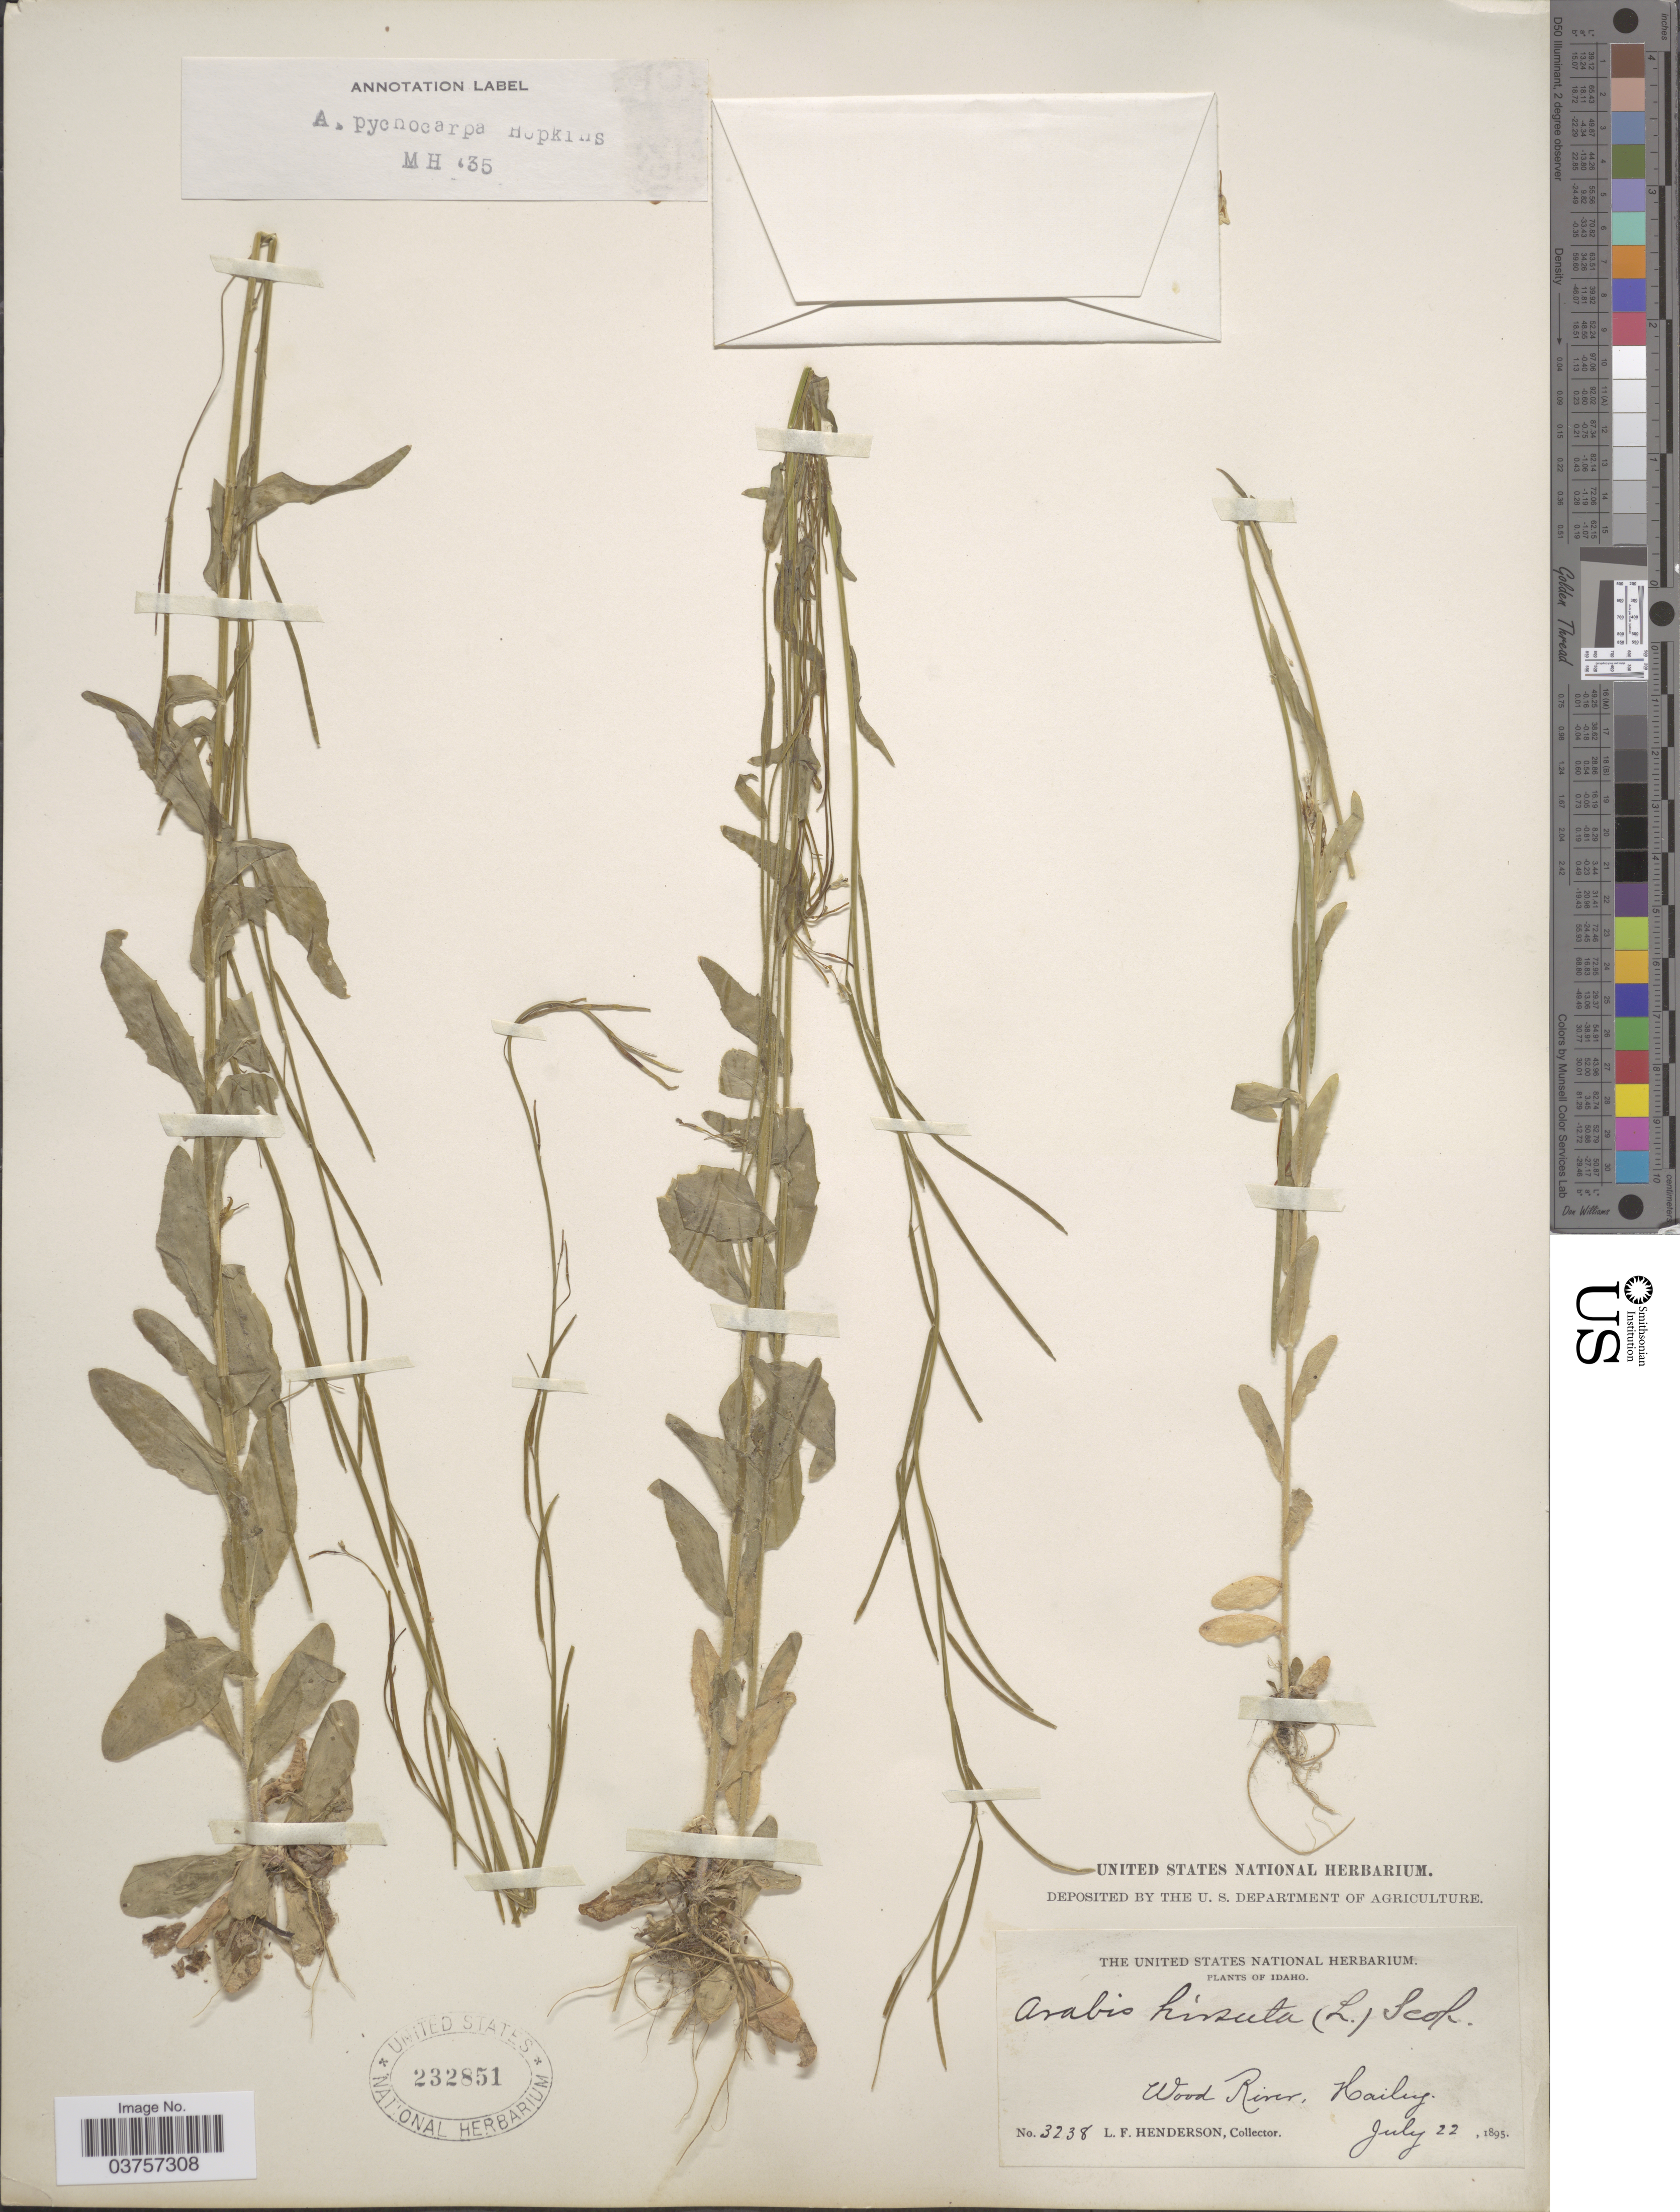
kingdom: Plantae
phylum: Tracheophyta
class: Magnoliopsida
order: Brassicales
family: Brassicaceae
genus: Arabis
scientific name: Arabis hirsuta var. pycnocarpa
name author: M. Hopkins & Rollins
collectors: L. Henderson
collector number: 3238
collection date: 1895-07-22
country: United States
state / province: Idaho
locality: Wood River, Hailey.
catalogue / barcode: US 232851